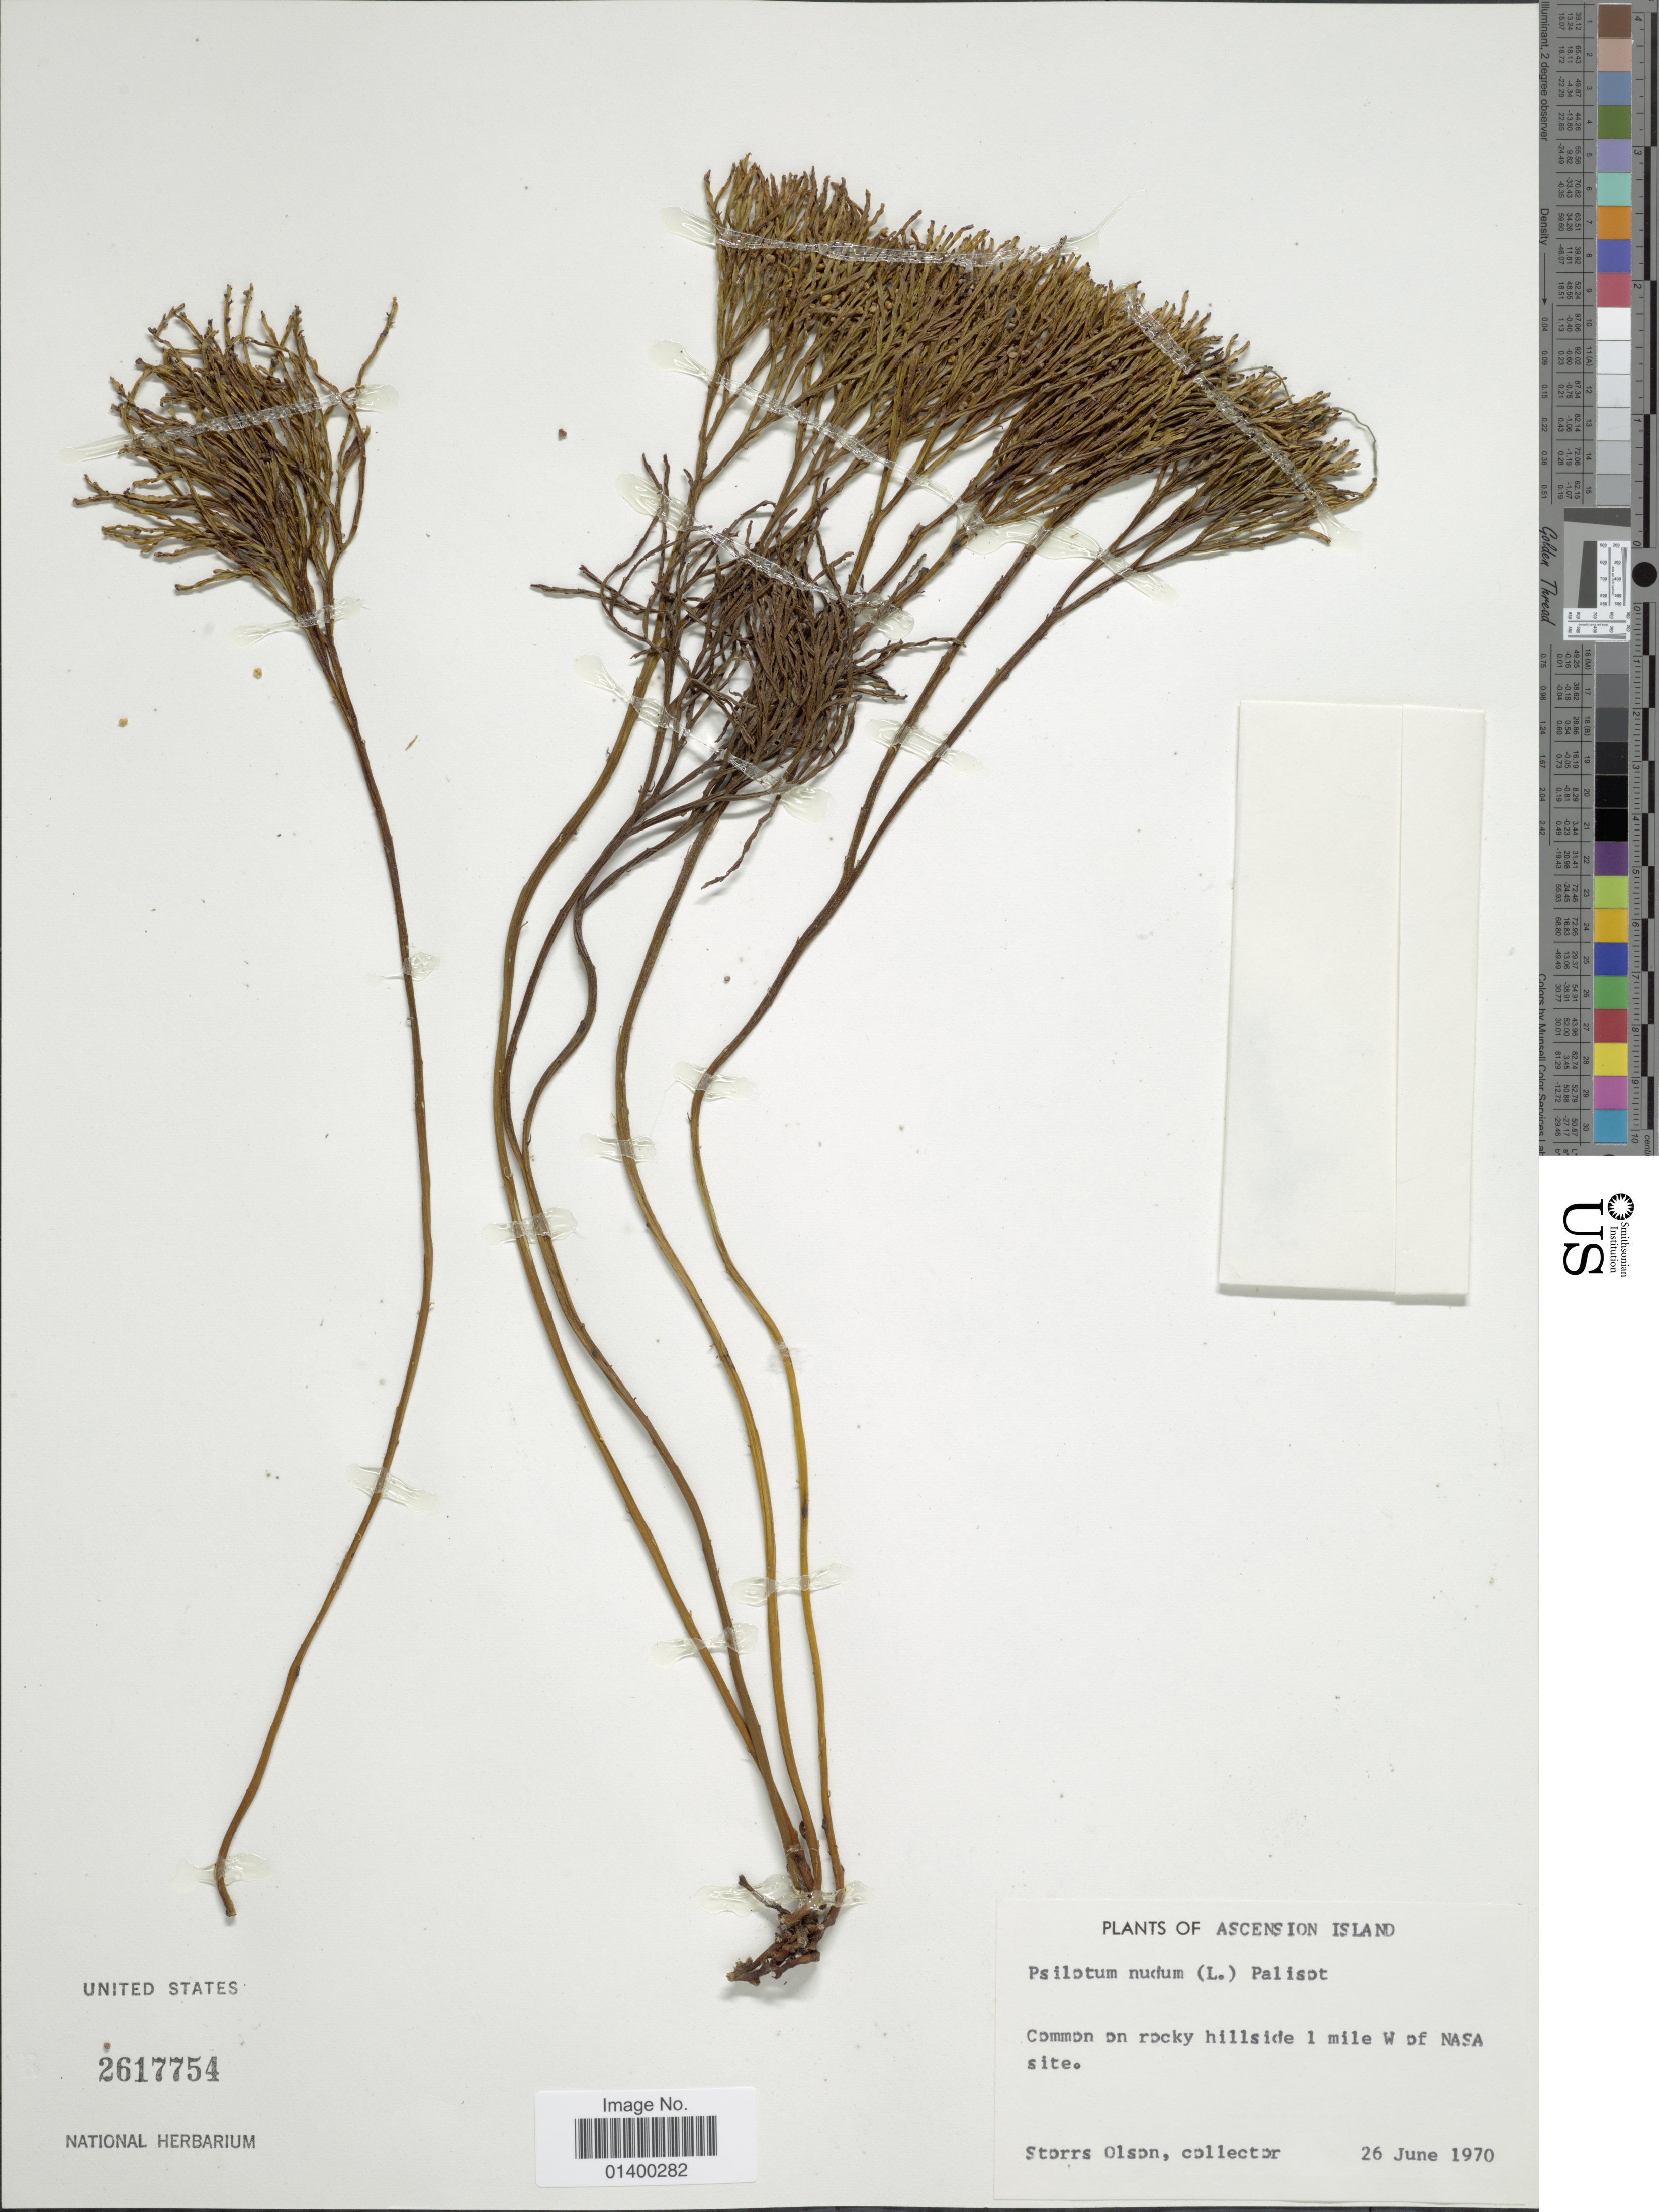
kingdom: Plantae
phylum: Tracheophyta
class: Polypodiopsida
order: Psilotales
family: Psilotaceae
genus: Psilotum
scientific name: Psilotum nudum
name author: (L.) P. Beauv.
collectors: S. Olson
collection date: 1970-06-26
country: St. Helena Islands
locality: Ascension Island, on rocky hillside 1 mile W of NASA site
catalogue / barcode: US 2617754